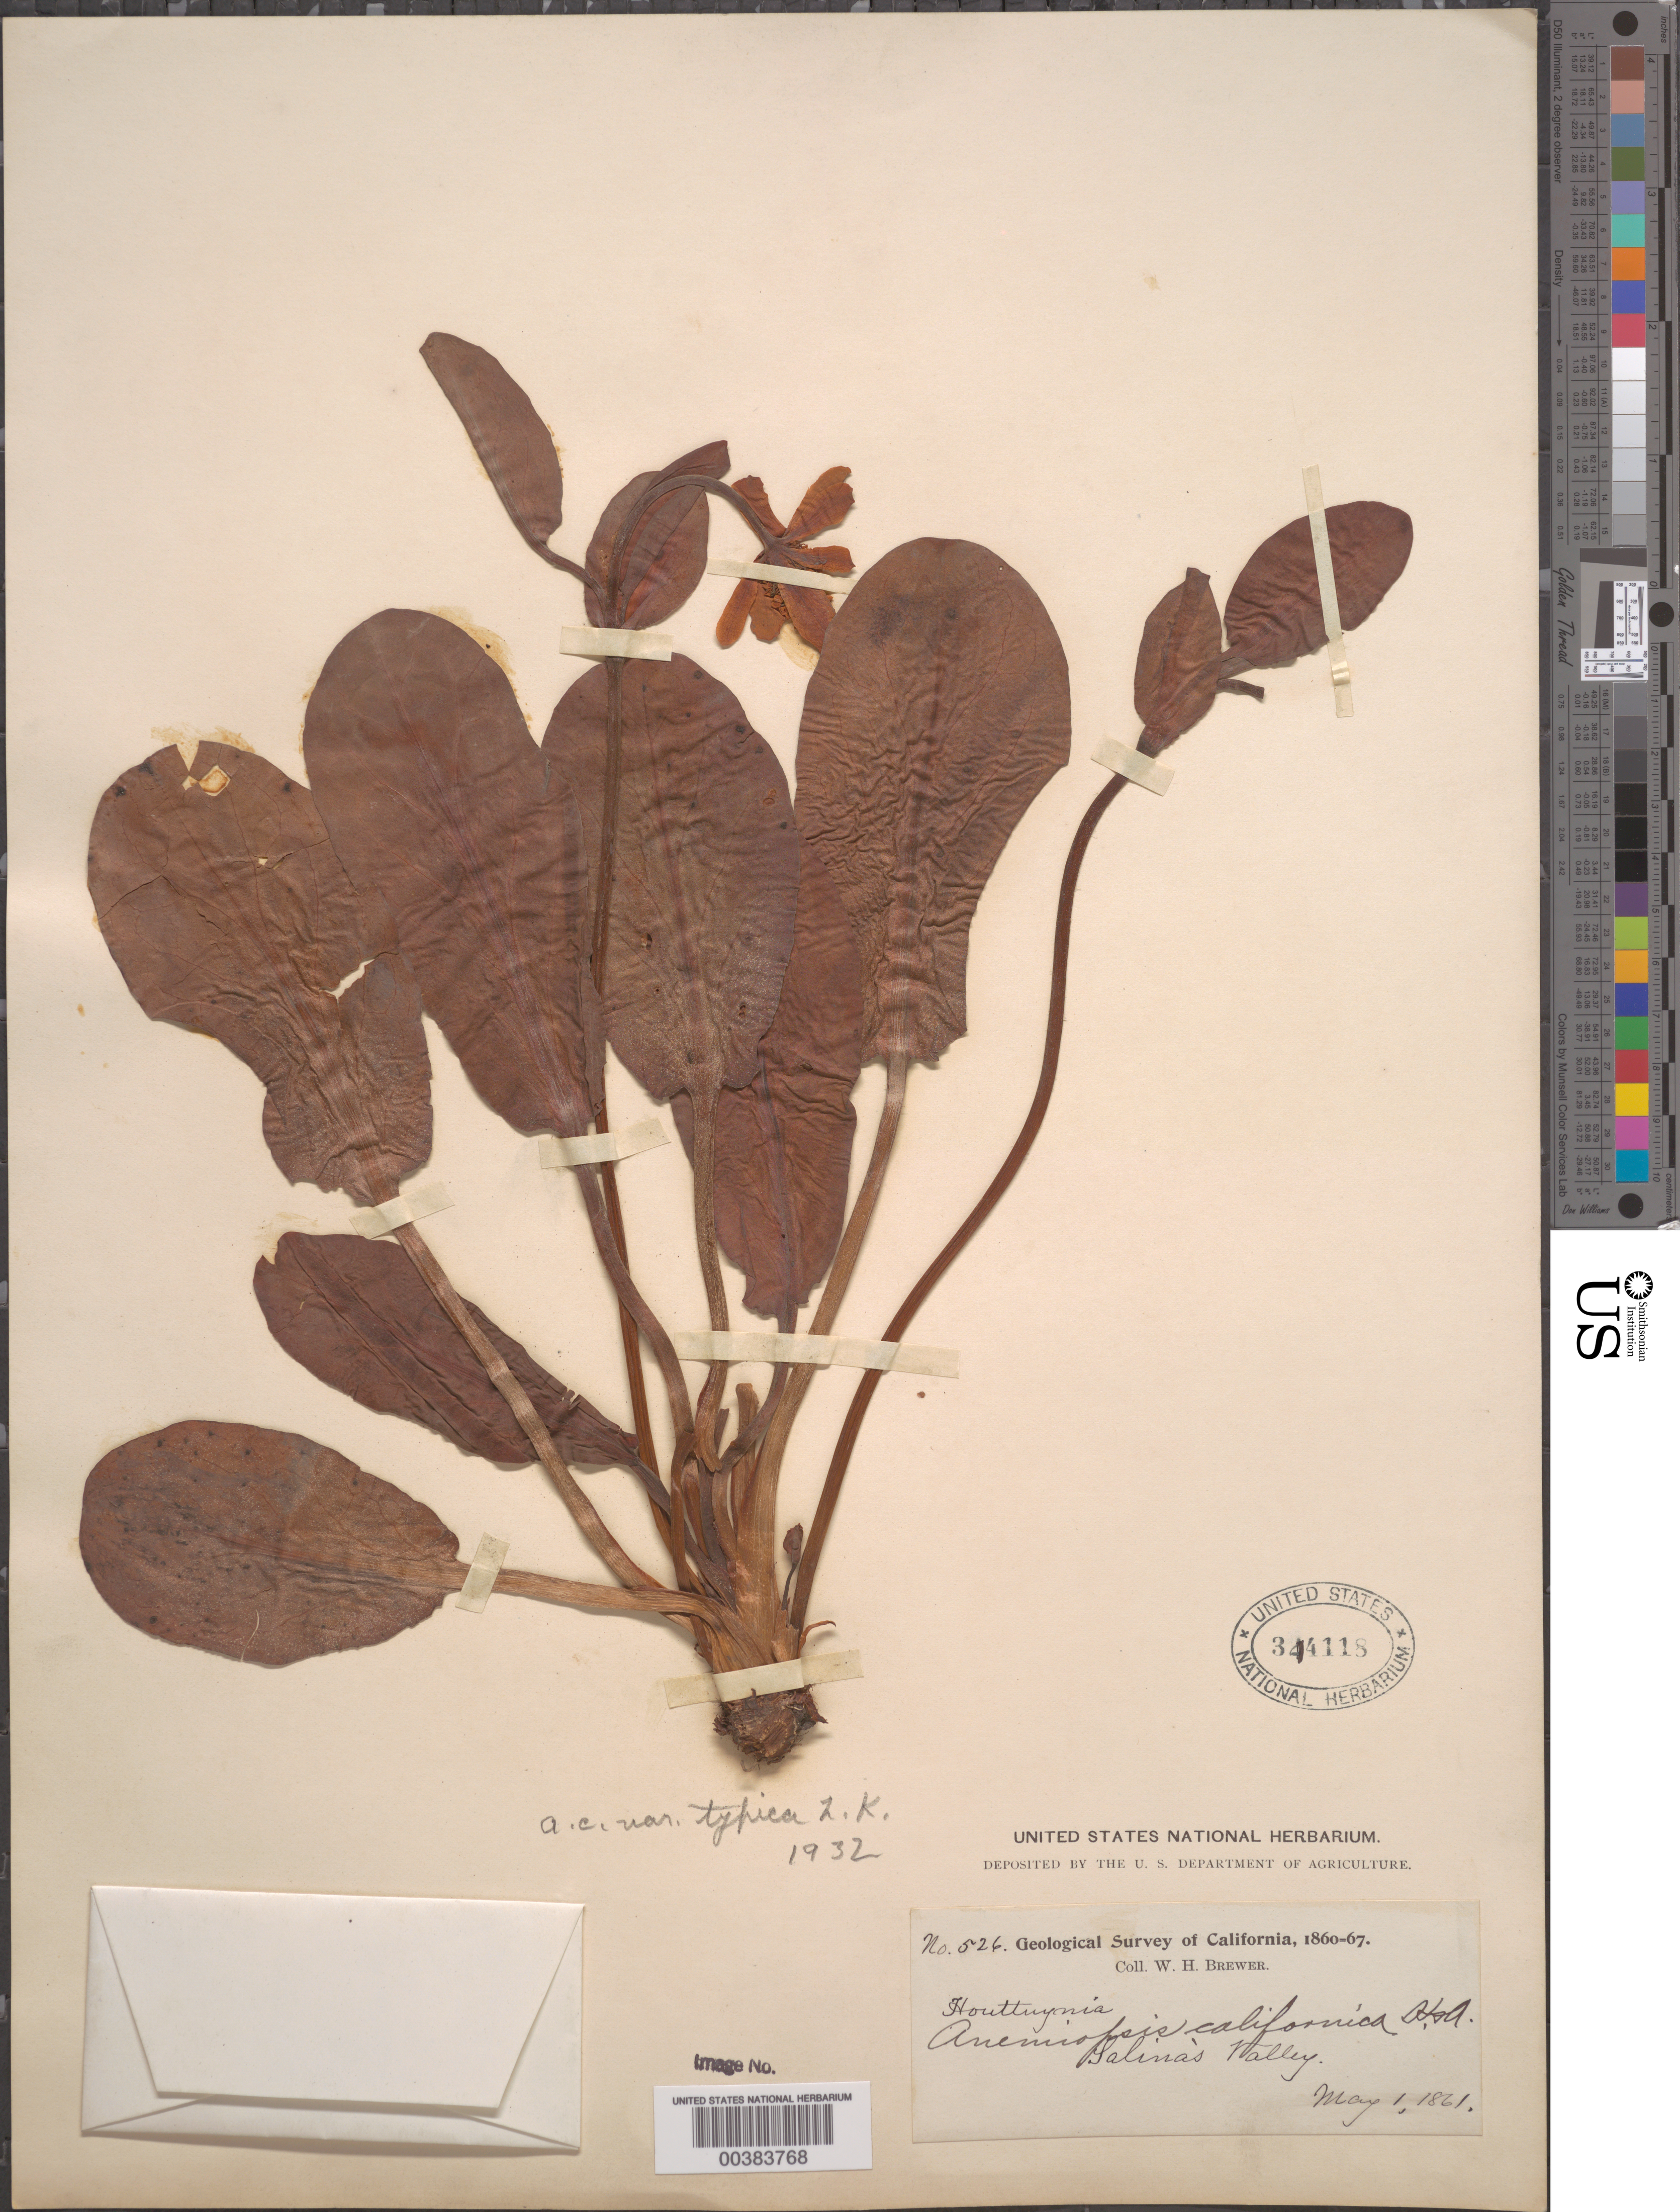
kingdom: Plantae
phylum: Tracheophyta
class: Magnoliopsida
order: Piperales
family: Saururaceae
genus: Anemopsis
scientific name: Anemopsis californica var. typica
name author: Kelso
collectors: W. H. Brewer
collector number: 526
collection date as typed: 01 May 1861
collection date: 1861-05-01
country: United States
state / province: California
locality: Salinas valley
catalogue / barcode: US 344118